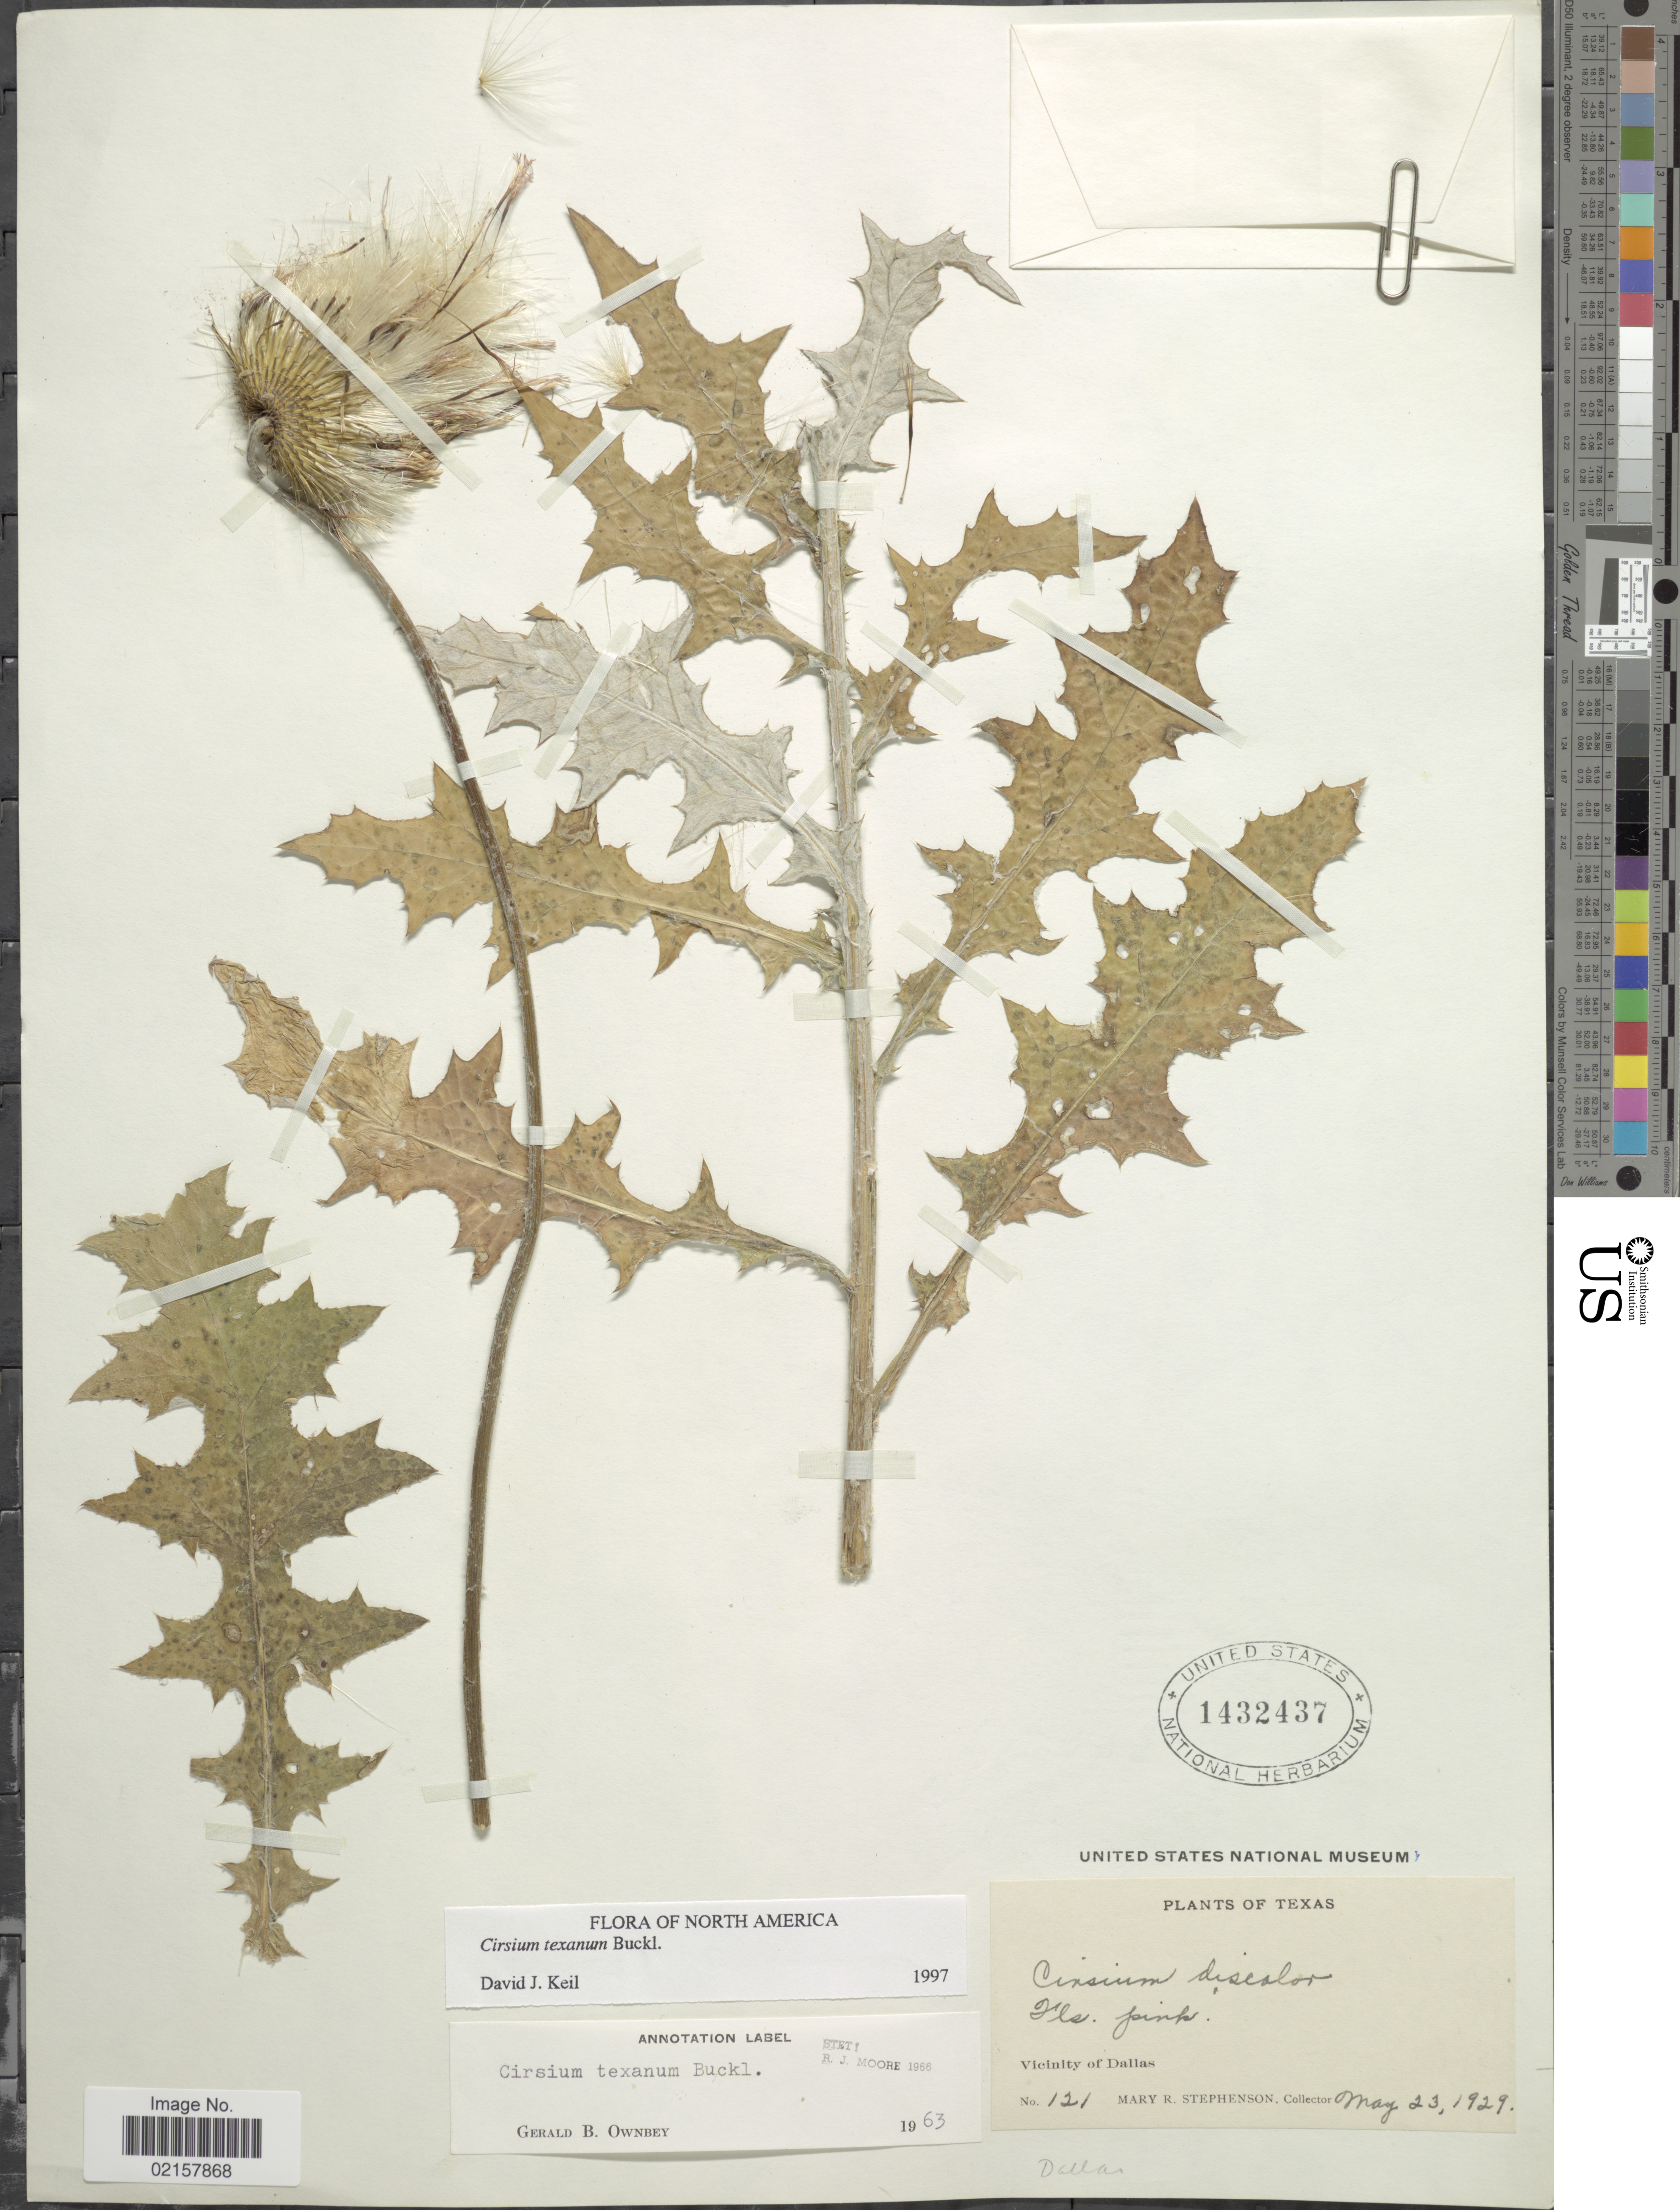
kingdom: Plantae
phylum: Tracheophyta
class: Magnoliopsida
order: Asterales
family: Asteraceae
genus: Cirsium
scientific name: Cirsium texanum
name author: Buckley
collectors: M. Stephenson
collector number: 121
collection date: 1929-05-23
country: United States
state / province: Texas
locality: Vicinity of Dallas.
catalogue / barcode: US 1432437